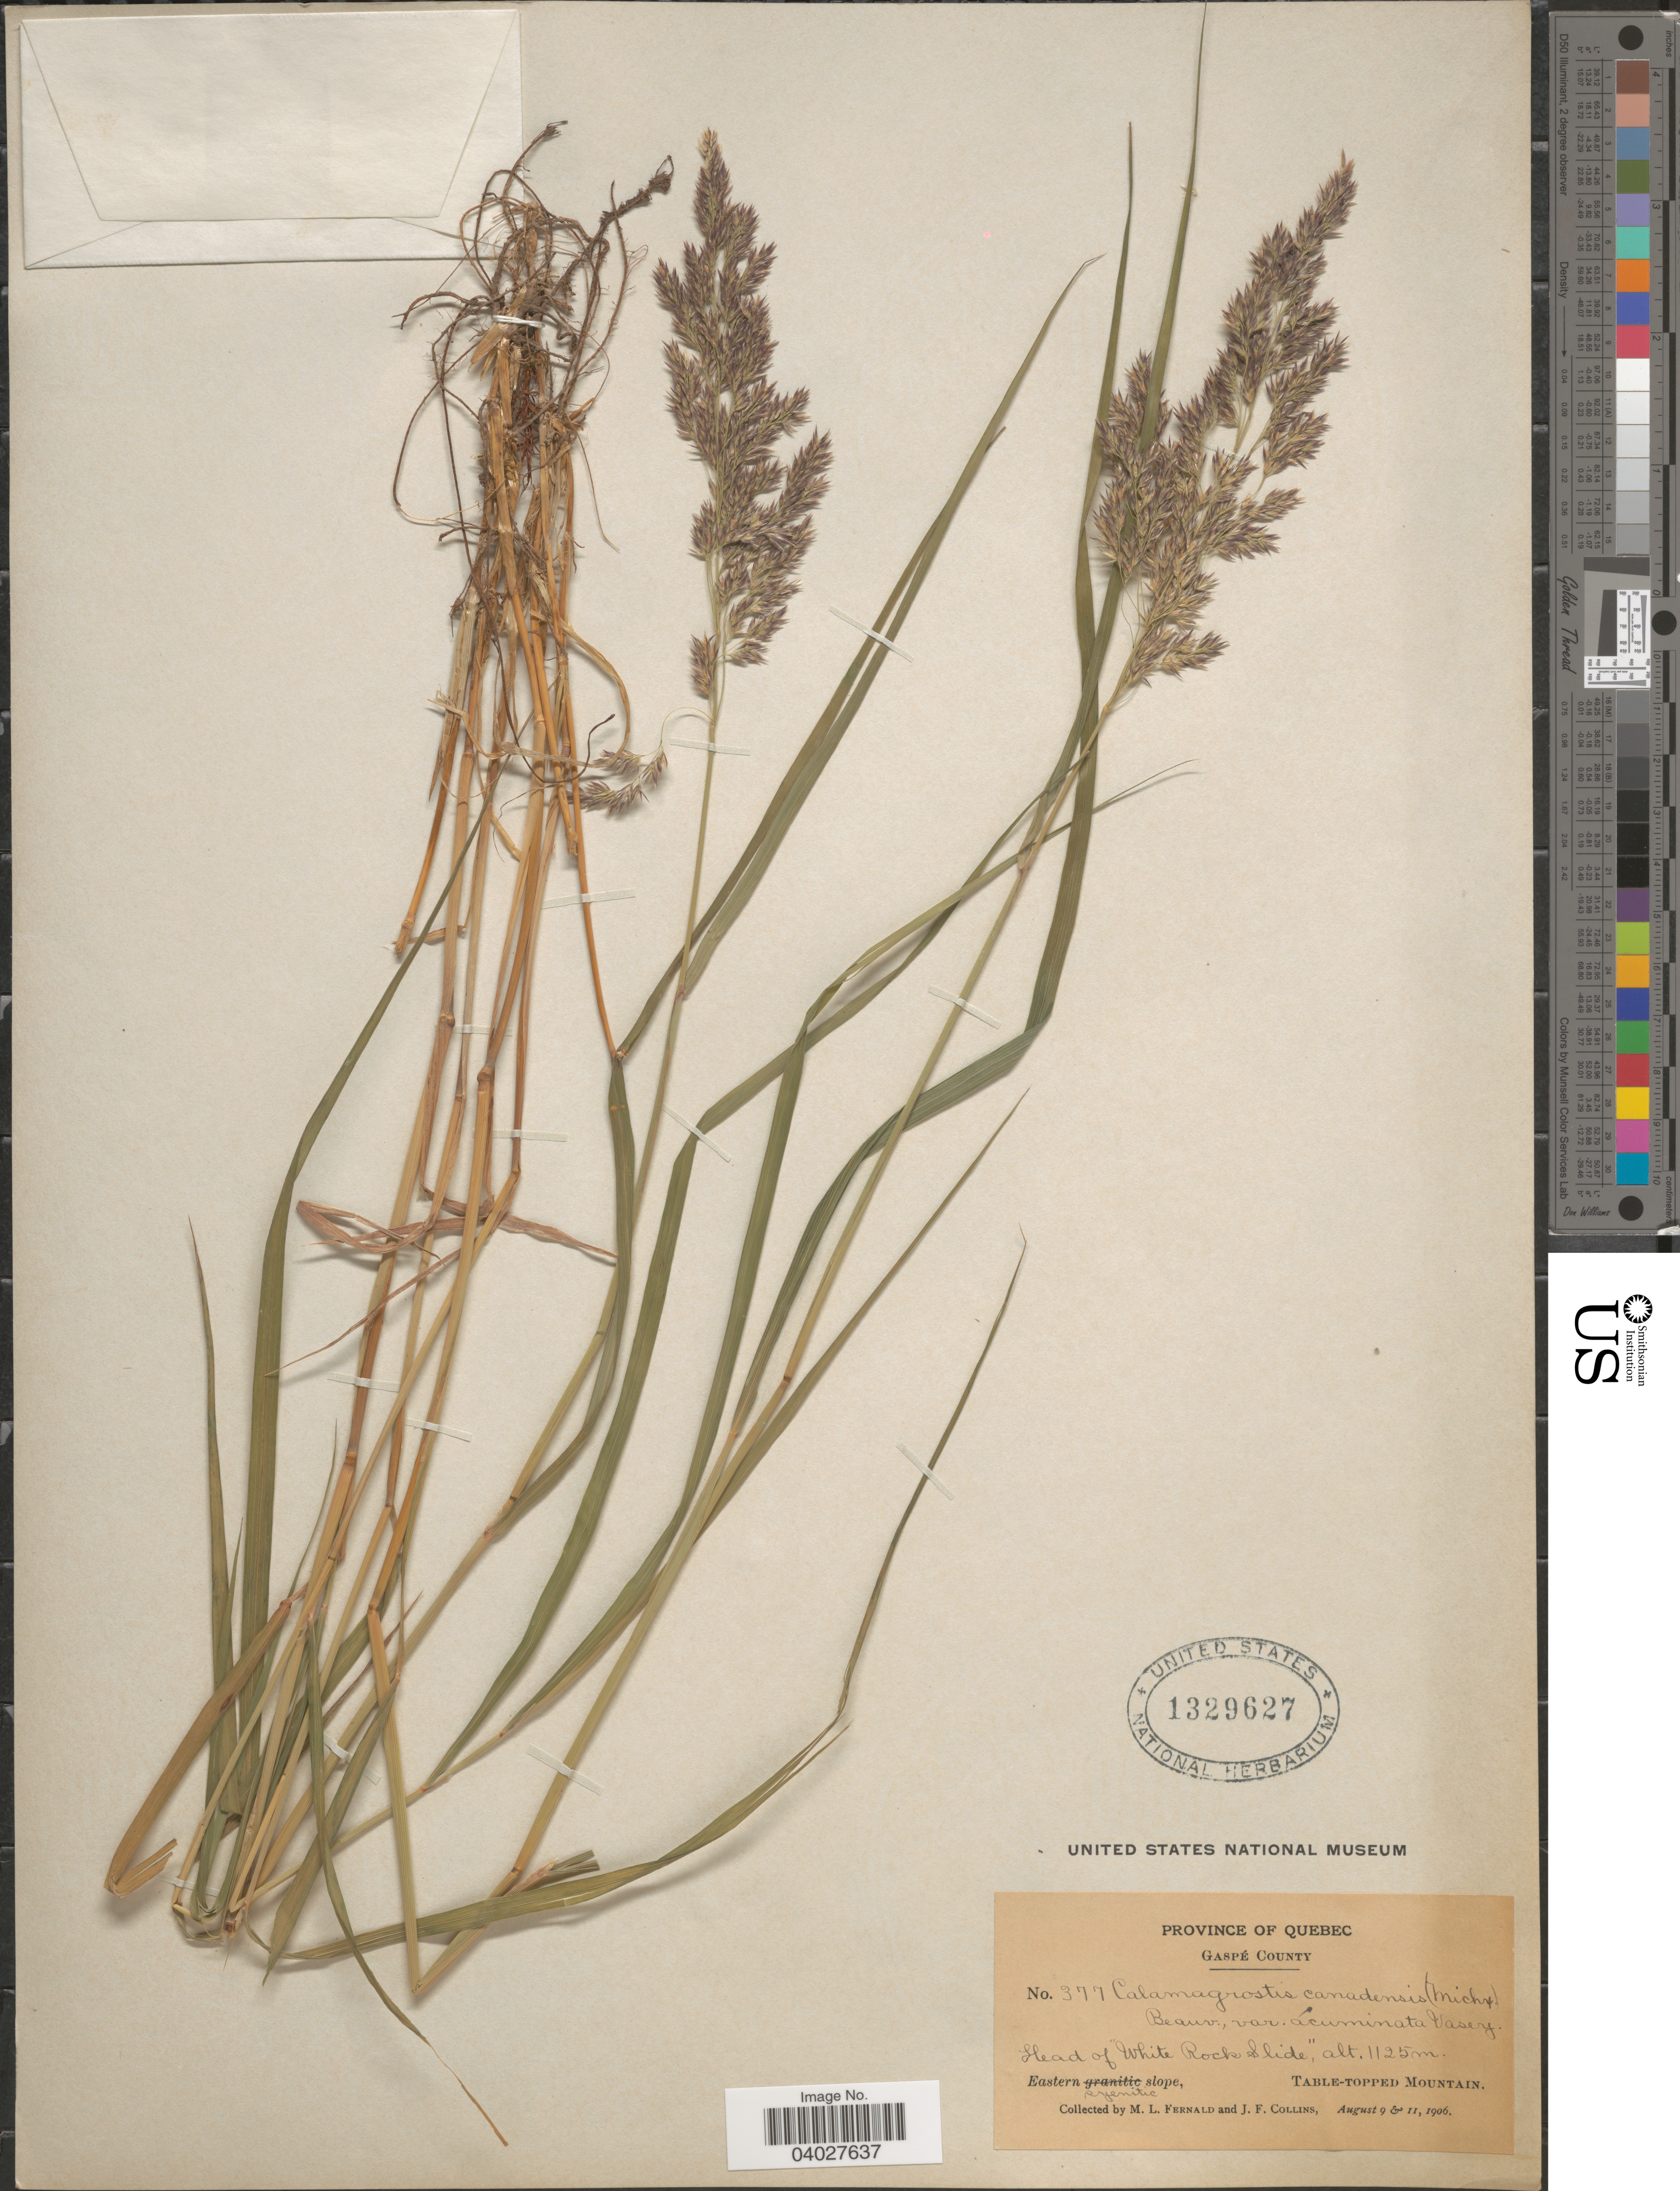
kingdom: Plantae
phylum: Tracheophyta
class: Liliopsida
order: Poales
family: Poaceae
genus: Calamagrostis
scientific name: Calamagrostis canadensis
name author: (Michx.) P. Beauv.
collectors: M. L. Fernald & J. Collins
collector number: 377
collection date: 1906-08-09/1906-08-11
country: Canada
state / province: Quebec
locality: Gaspé County. Head of "White Rock Slide". Eastern syenitic slope, Table-Topped Mountain.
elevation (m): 1125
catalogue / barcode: US 1329627